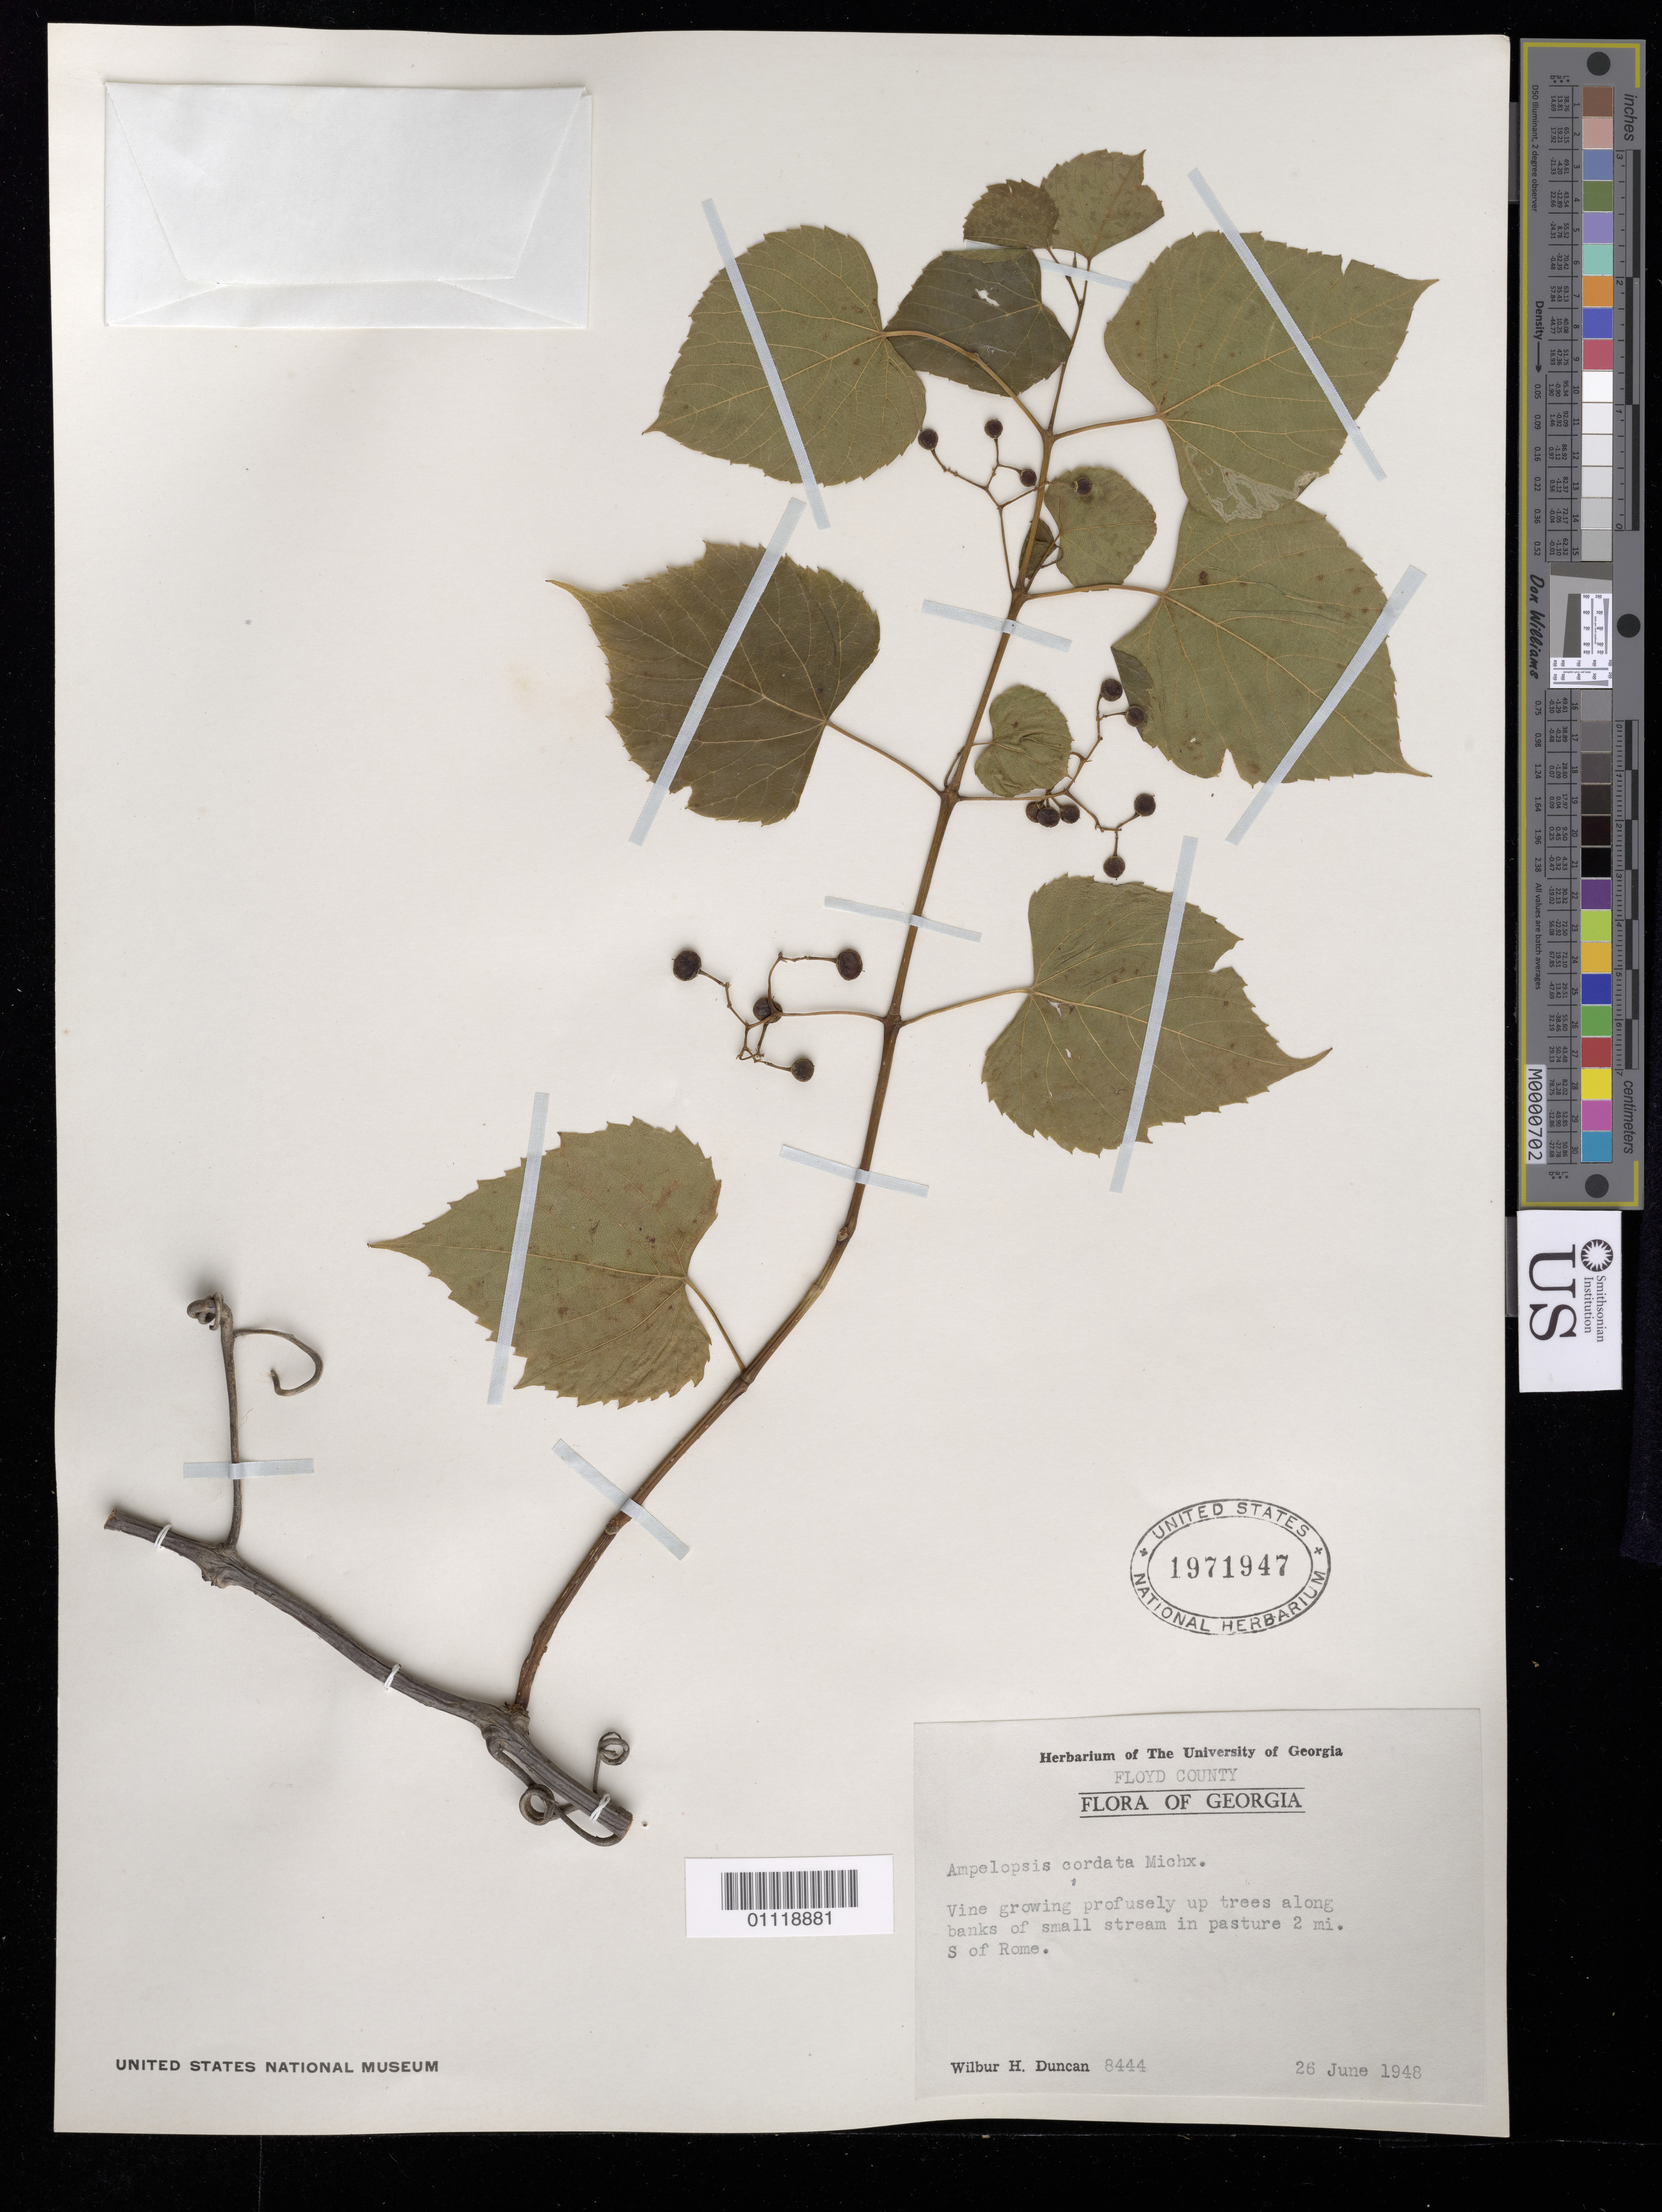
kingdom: Plantae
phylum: Tracheophyta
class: Magnoliopsida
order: Vitales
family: Vitaceae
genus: Ampelopsis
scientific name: Ampelopsis cordata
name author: Michx.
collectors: W. H. Duncan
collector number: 8444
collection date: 1948-06-26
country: United States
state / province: Georgia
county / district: Floyd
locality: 2 mi S of Rome.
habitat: Vine growing profusely up trees along banks of small stream in pasture.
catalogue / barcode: US 1971947